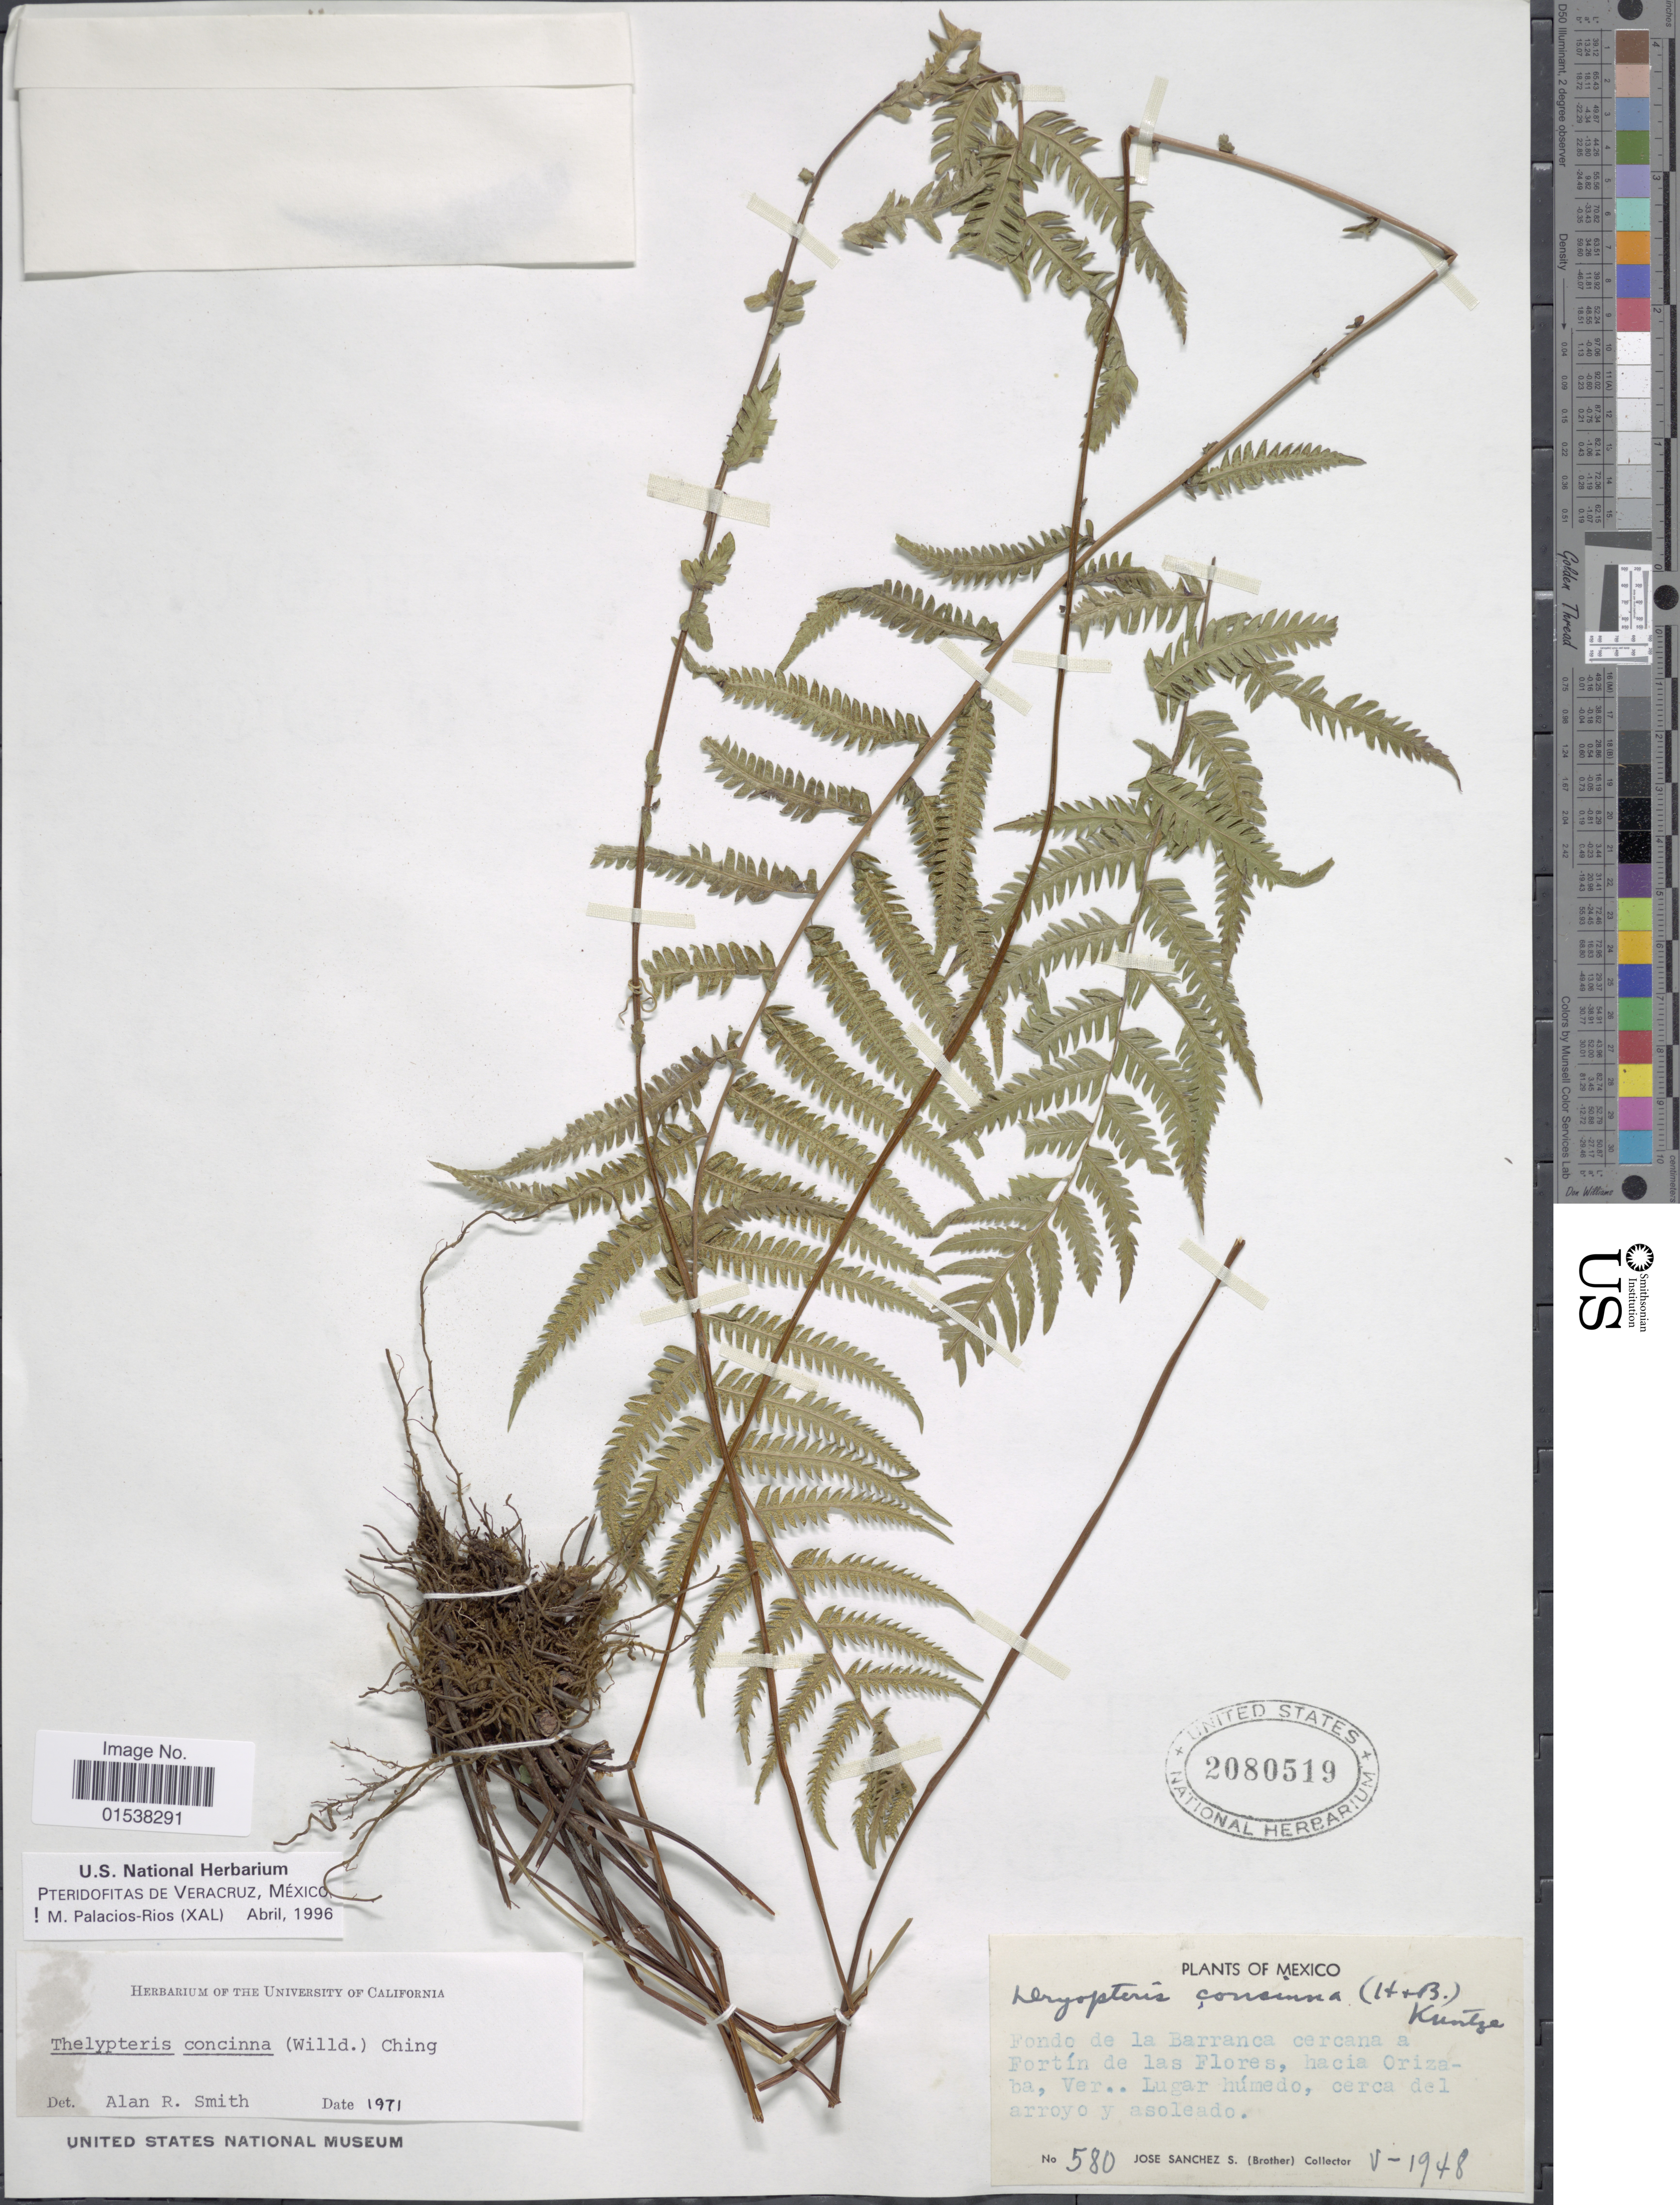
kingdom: Plantae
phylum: Tracheophyta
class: Polypodiopsida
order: Polypodiales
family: Thelypteridaceae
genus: Amauropelta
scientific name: Amauropelta concinna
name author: (Willd.) Pic. Serm.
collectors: J. Sanchez S.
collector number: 580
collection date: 1948-05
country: Mexico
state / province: Veracruz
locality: Fondo de la Barranca cercana a fortin de las Flores, hacia Orizaba, Ver.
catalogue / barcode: US 2080519